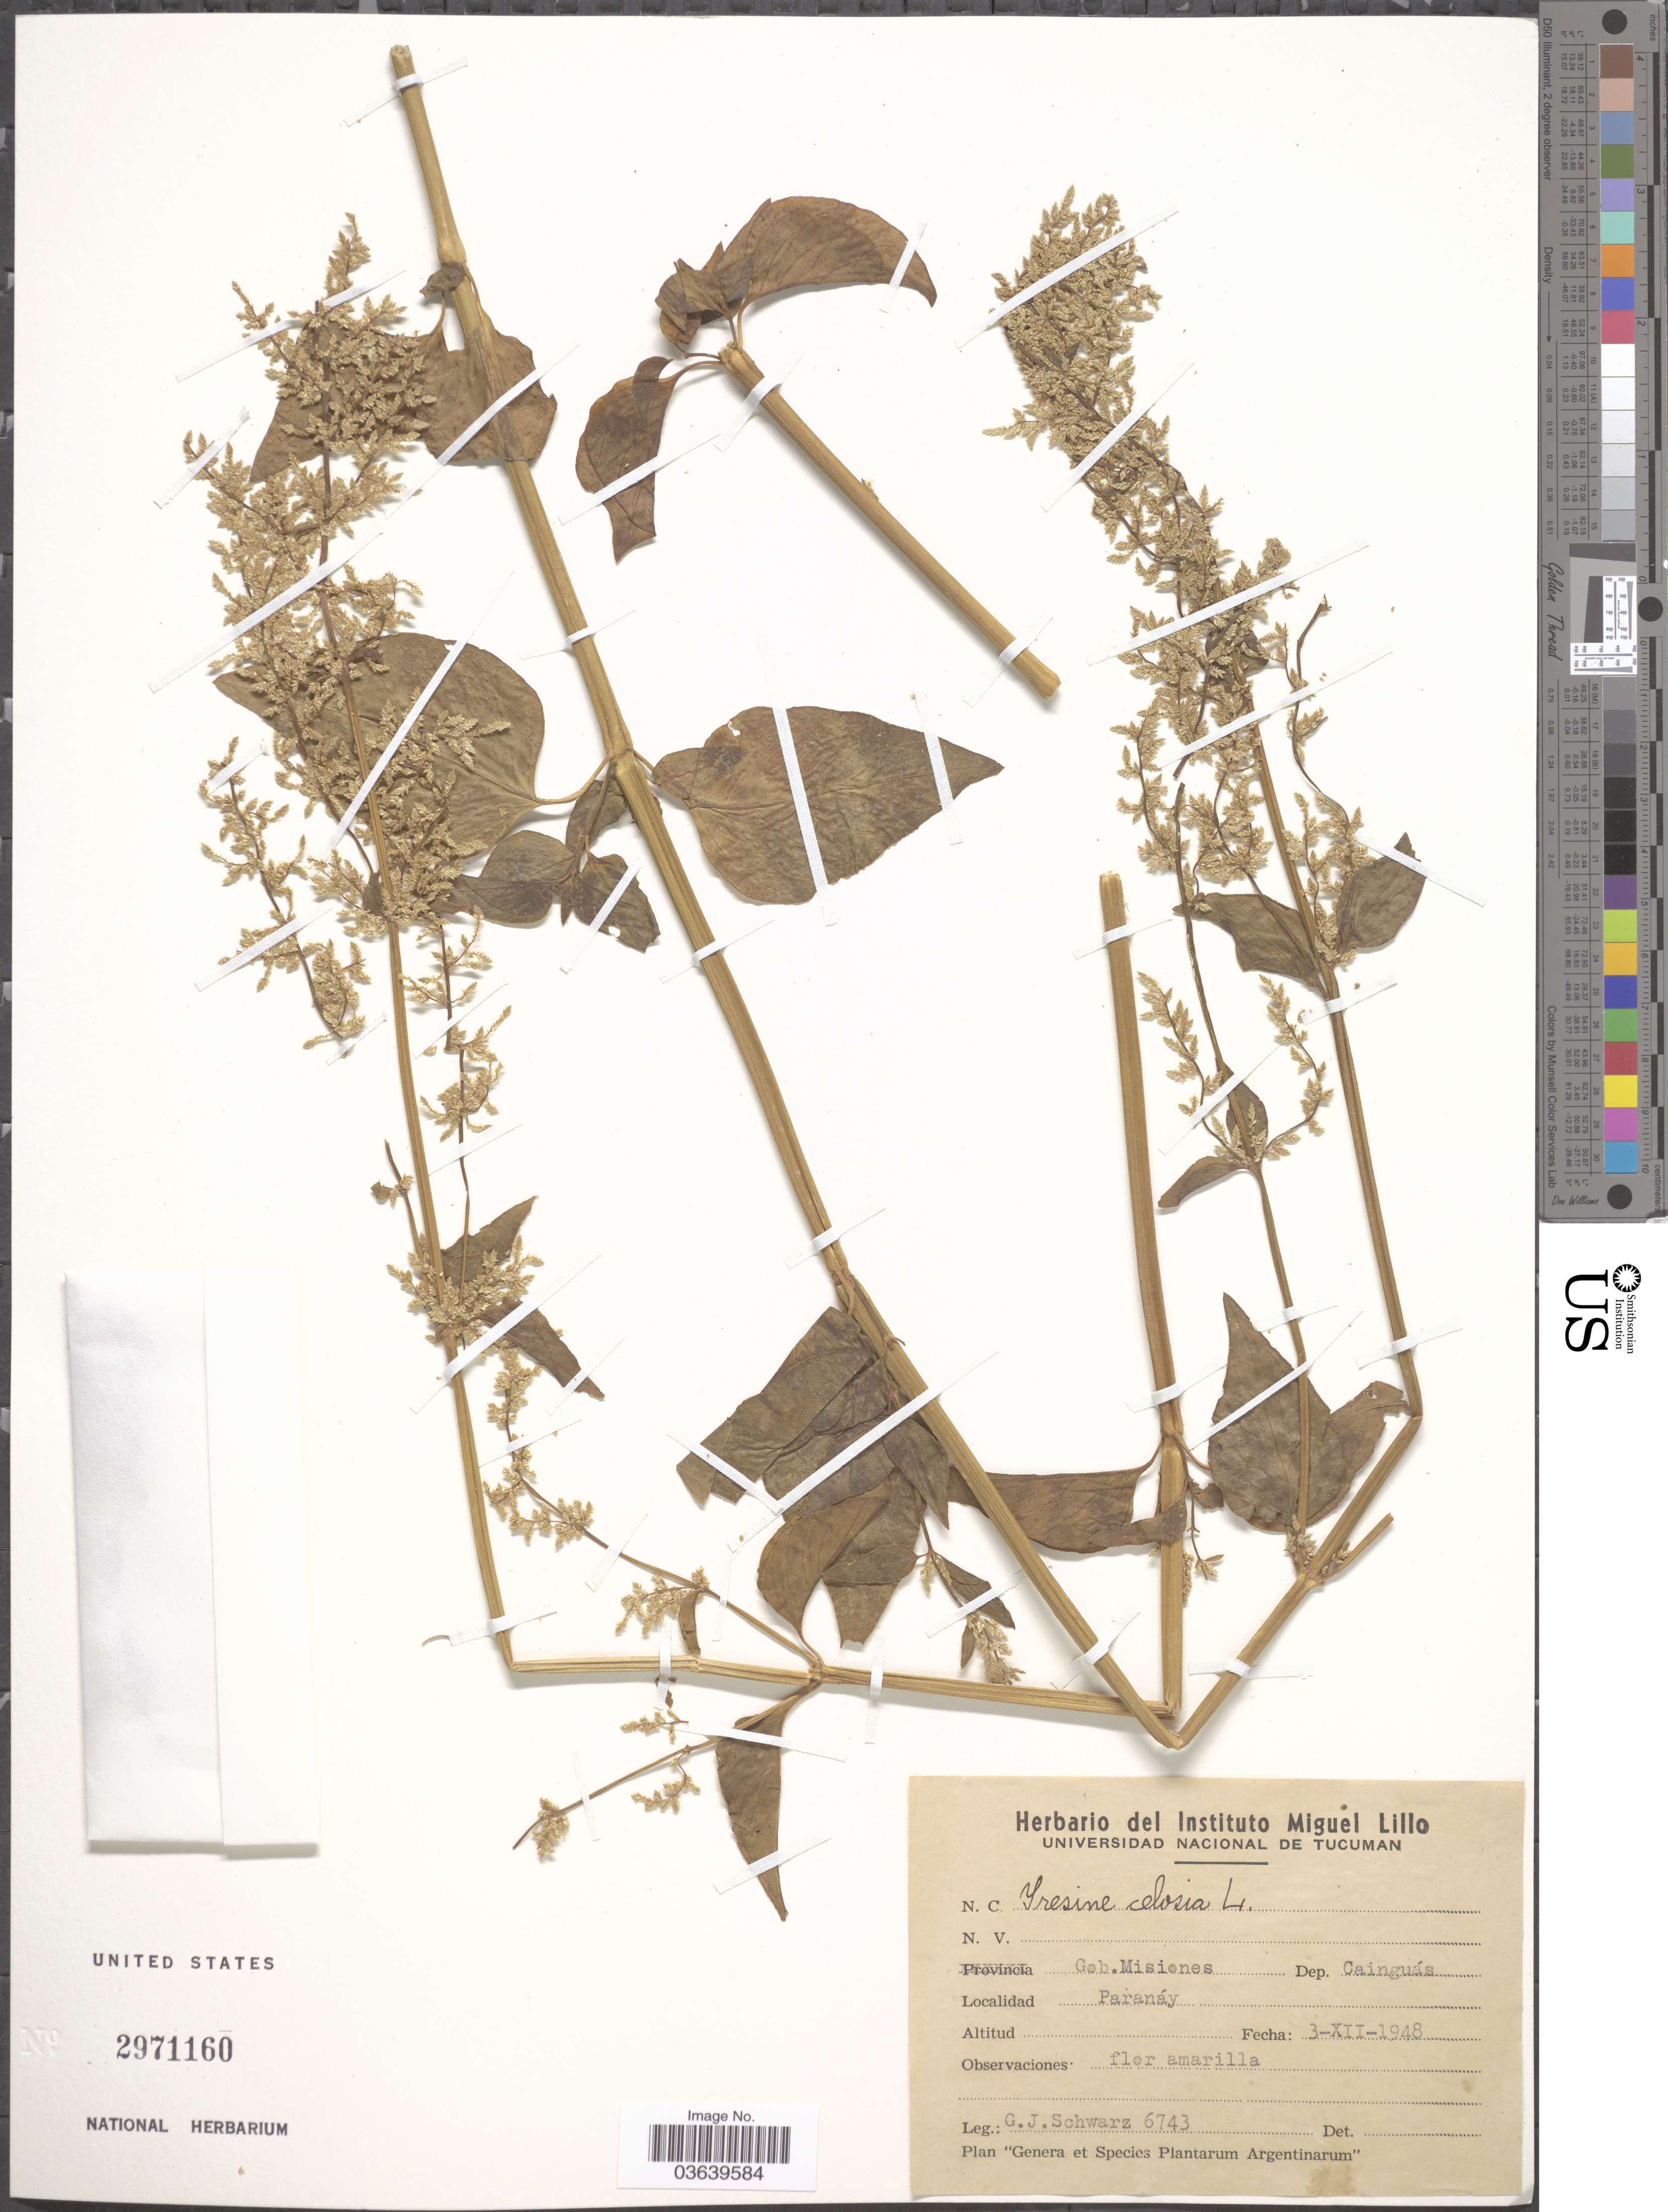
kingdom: Plantae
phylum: Tracheophyta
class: Magnoliopsida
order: Caryophyllales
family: Amaranthaceae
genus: Iresine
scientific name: Iresine diffusa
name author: Humb. & Bonpl. ex Willd.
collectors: G. J. Schwarz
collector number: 6743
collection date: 1948-12-03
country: Argentina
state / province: Misiones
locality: Gob. Misiones. Dep. Cainguás. Paranáy.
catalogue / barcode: US 2971160